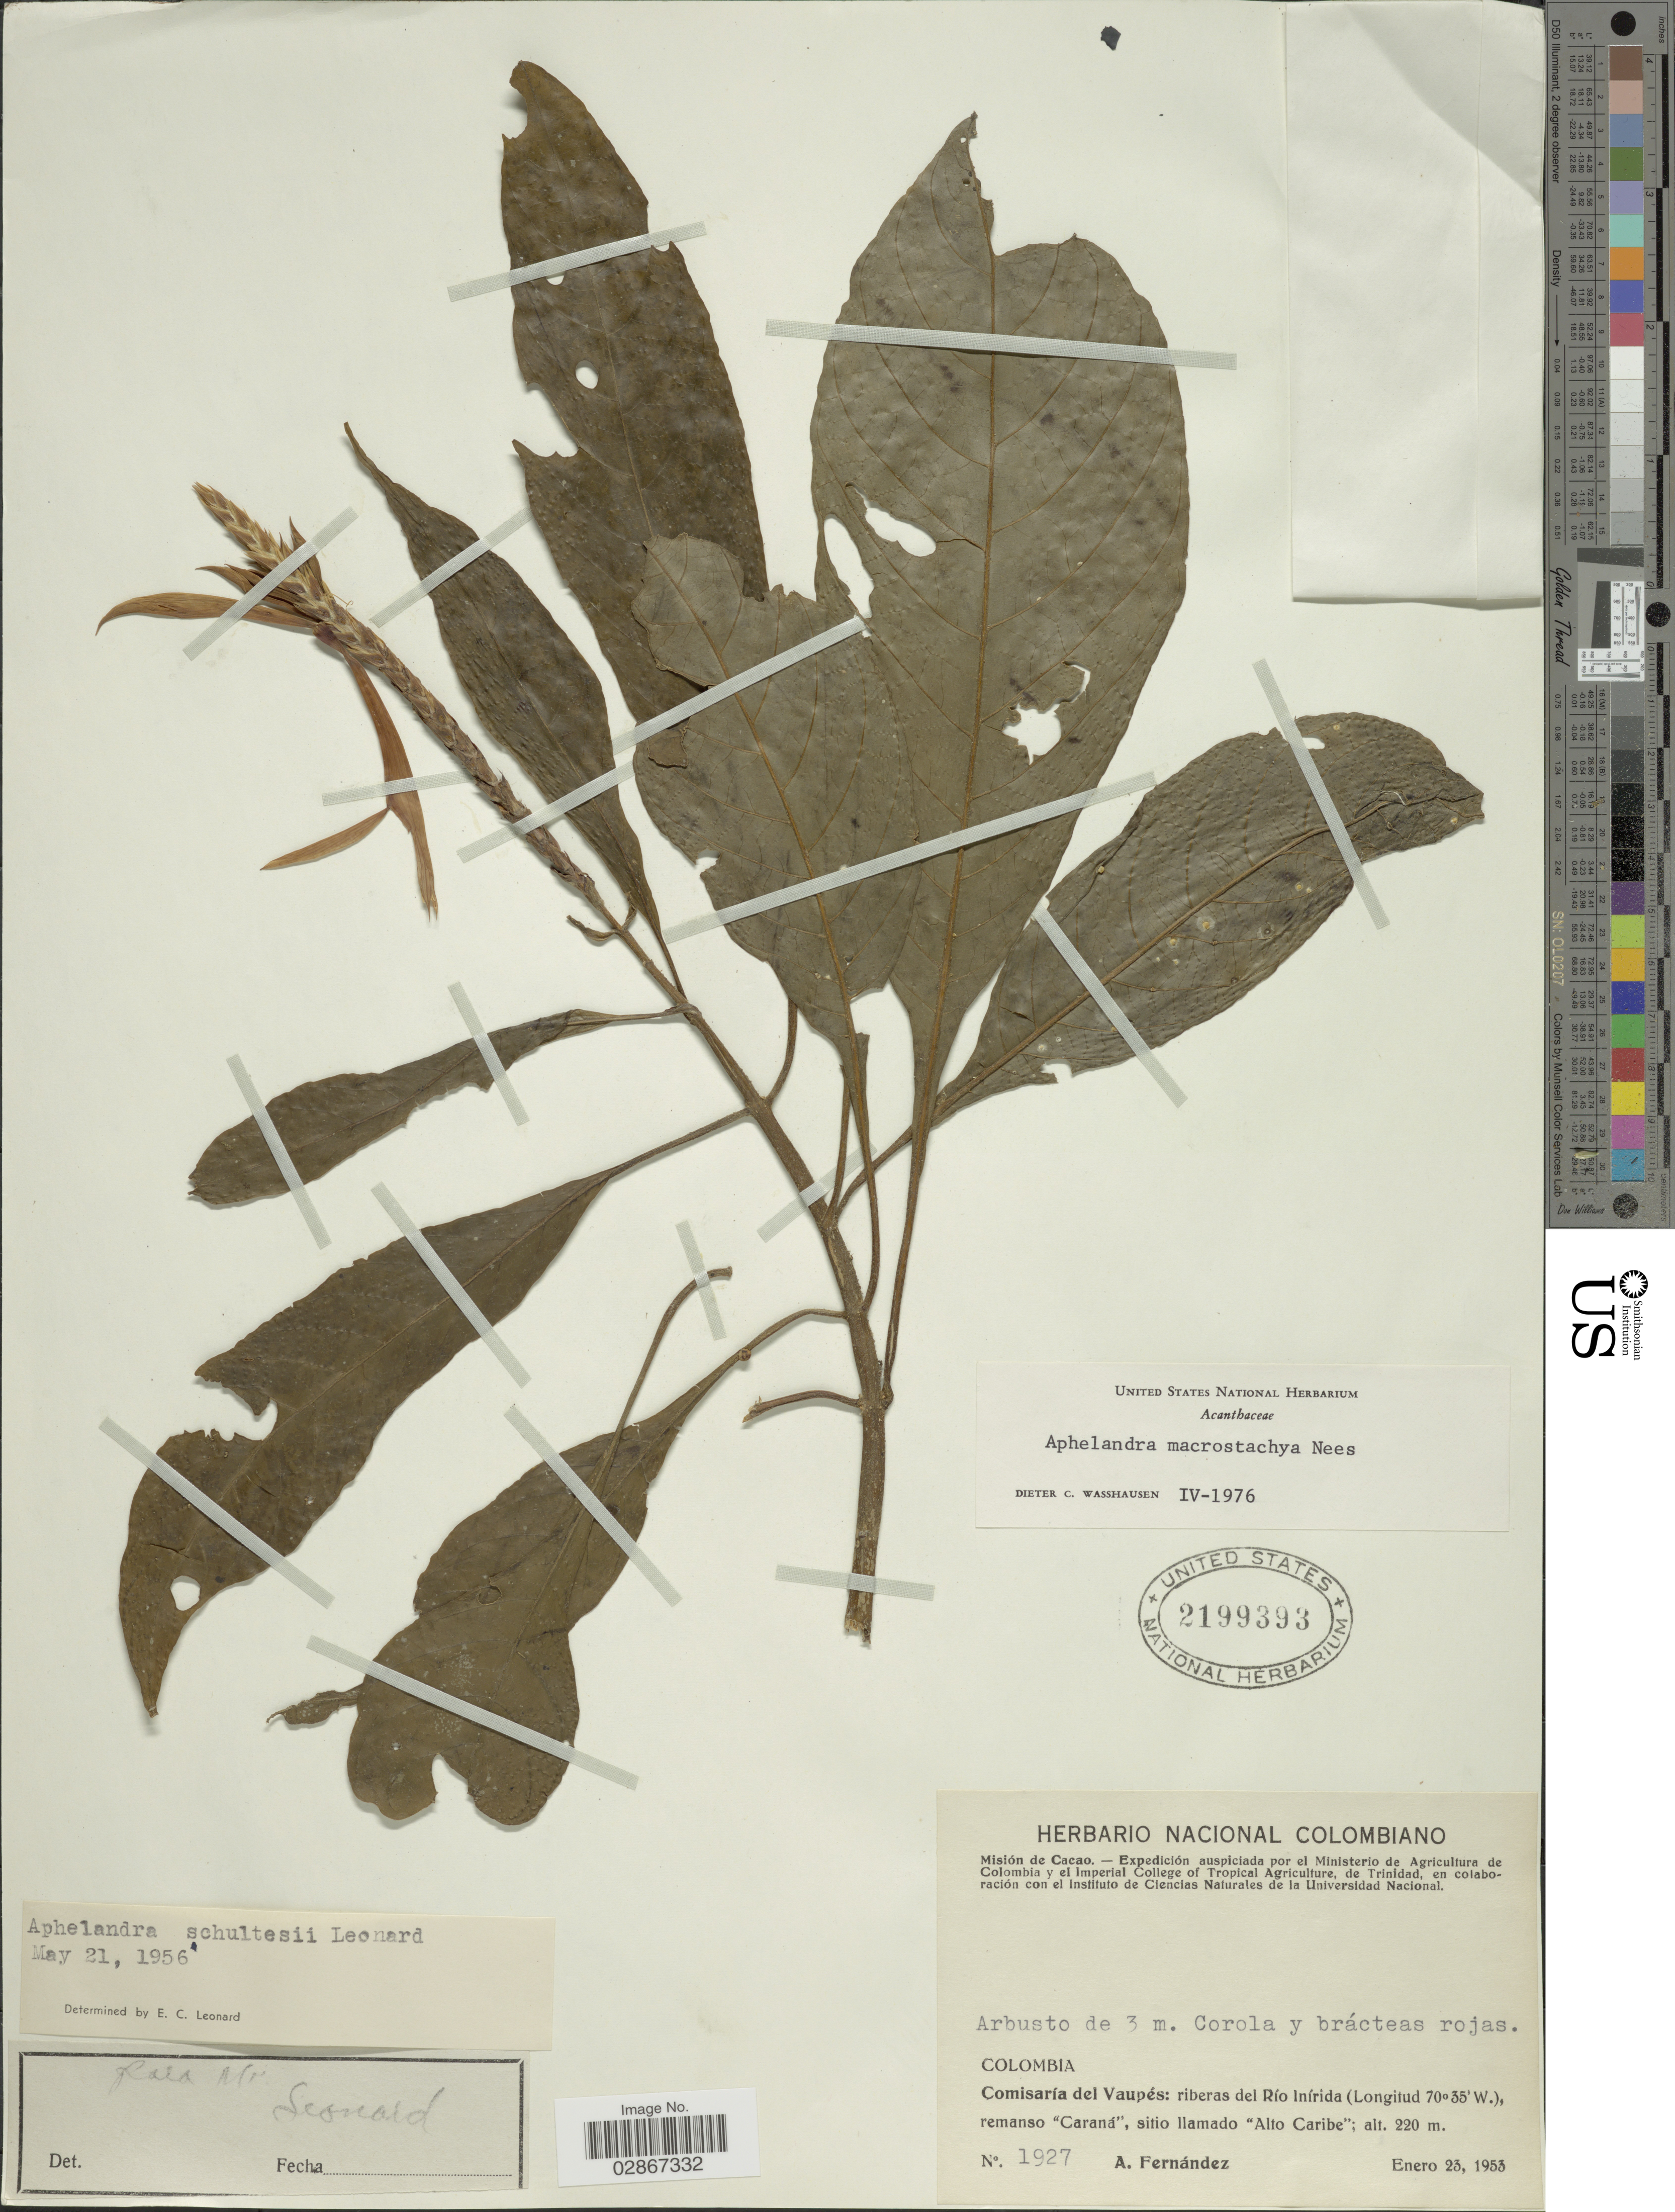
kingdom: Plantae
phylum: Tracheophyta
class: Magnoliopsida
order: Lamiales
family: Acanthaceae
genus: Aphelandra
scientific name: Aphelandra macrostachya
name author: Nees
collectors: A. Fernández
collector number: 1927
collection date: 1953-01-23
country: Colombia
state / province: Vaupés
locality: Comisaria del Vaupés: riberas del Río Inírida, remanso "Caraná",sitio llamado "Alto Caribe".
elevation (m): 220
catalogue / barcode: US 2199393